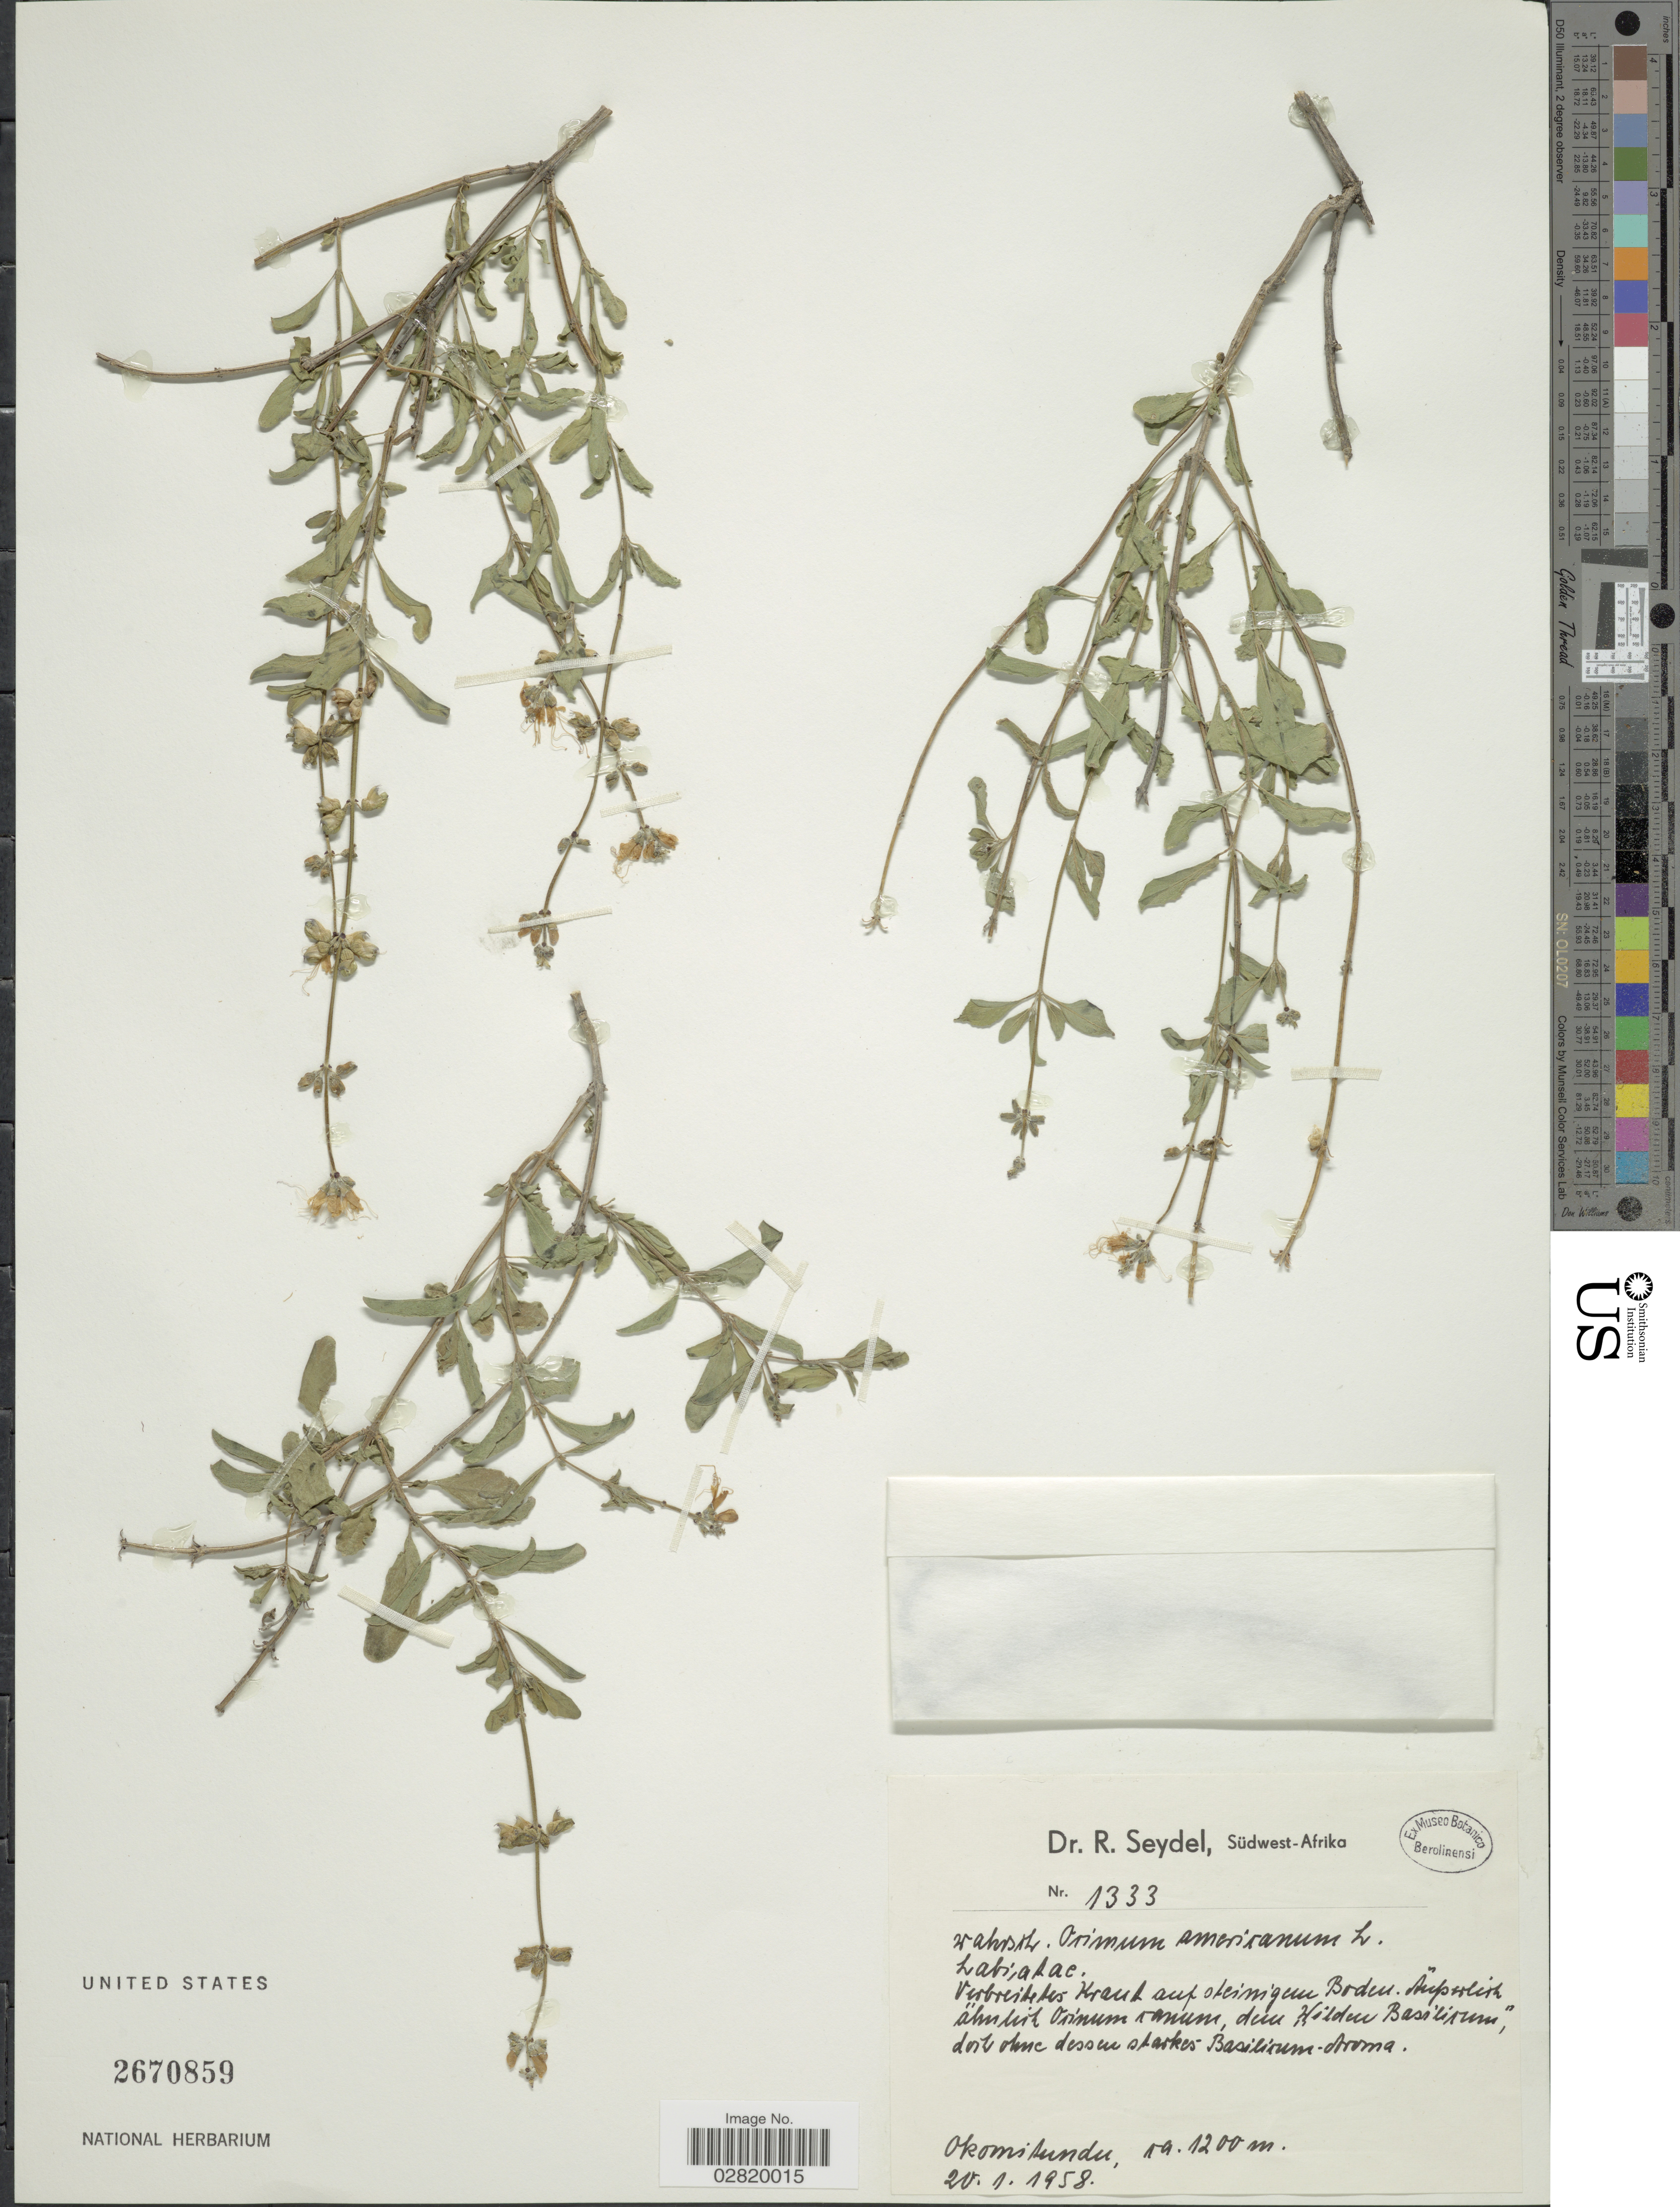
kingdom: Plantae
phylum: Tracheophyta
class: Magnoliopsida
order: Lamiales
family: Lamiaceae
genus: Ocimum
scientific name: Ocimum americanum var. americanum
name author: L.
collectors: R. Seydel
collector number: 1333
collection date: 1958-01-20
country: Namibia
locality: Okomitundu, Südwest-Afrika [Southwest Africa]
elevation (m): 1200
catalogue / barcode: US 2670859